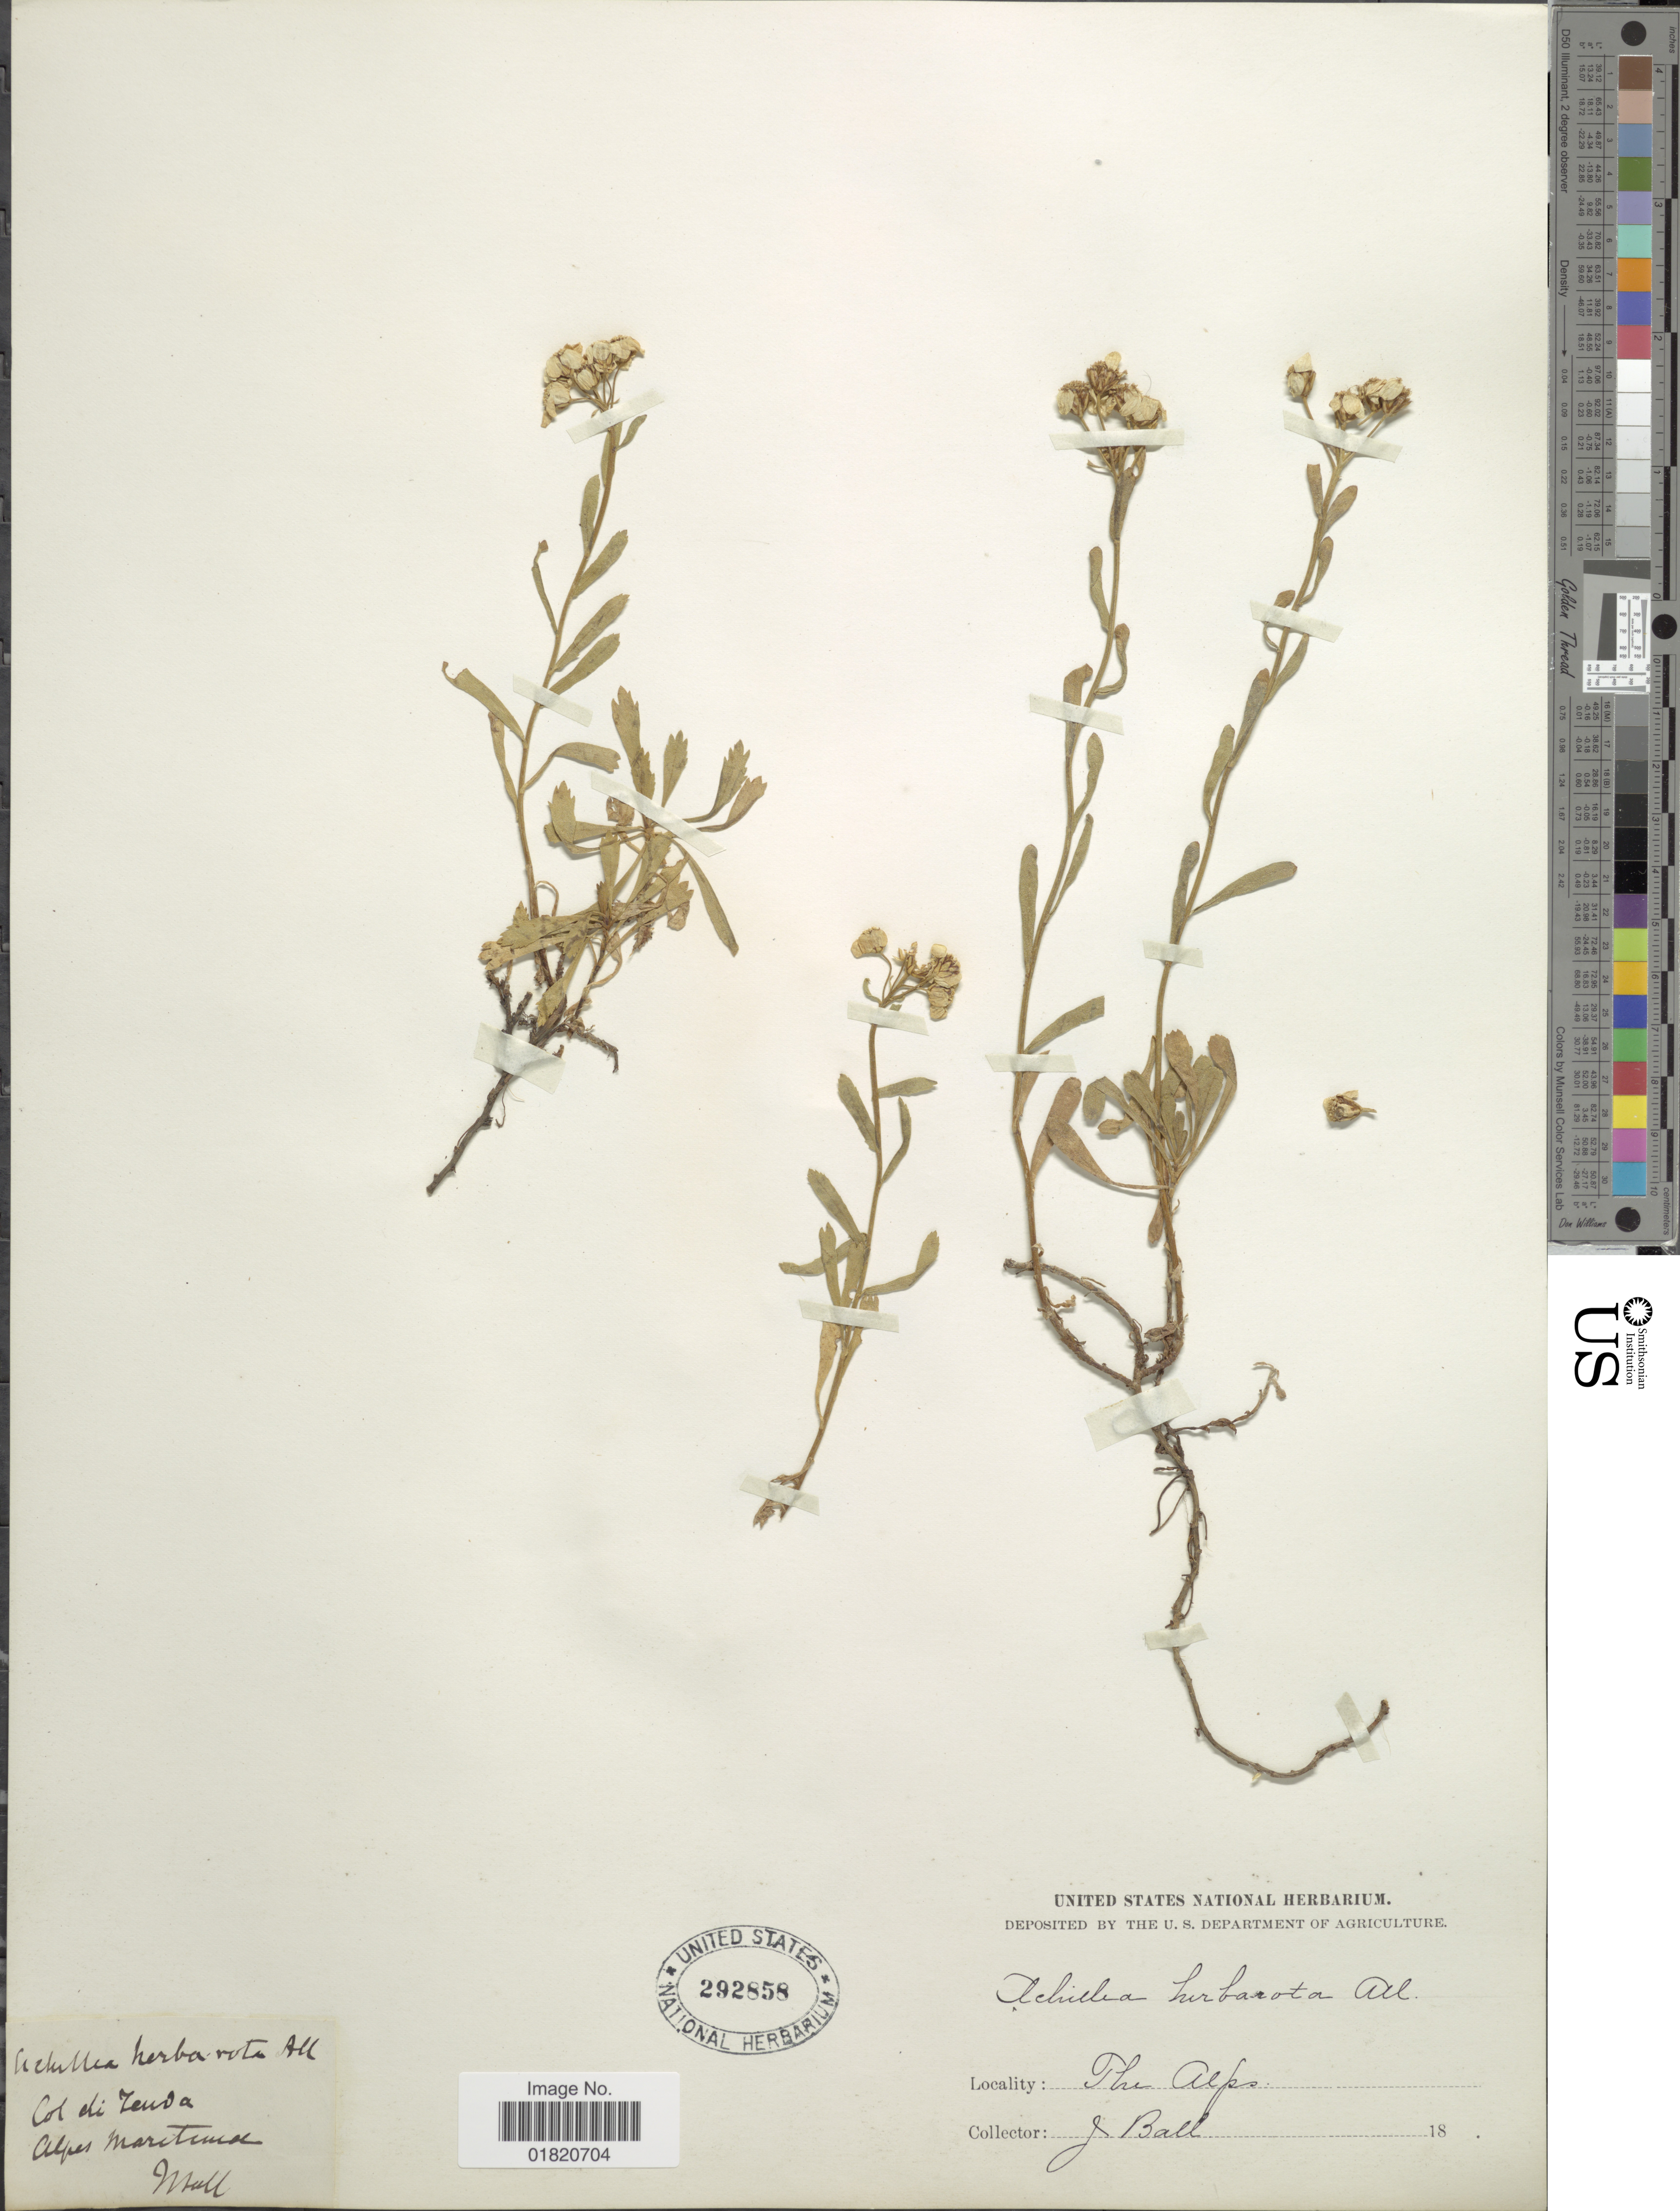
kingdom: Plantae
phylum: Tracheophyta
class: Magnoliopsida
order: Asterales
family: Asteraceae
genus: Achillea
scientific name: Achillea herbarota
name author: All.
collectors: J. Ball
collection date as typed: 18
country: Italy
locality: Col di Zenda, Alpes Maritima. The Alps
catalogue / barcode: US 292858